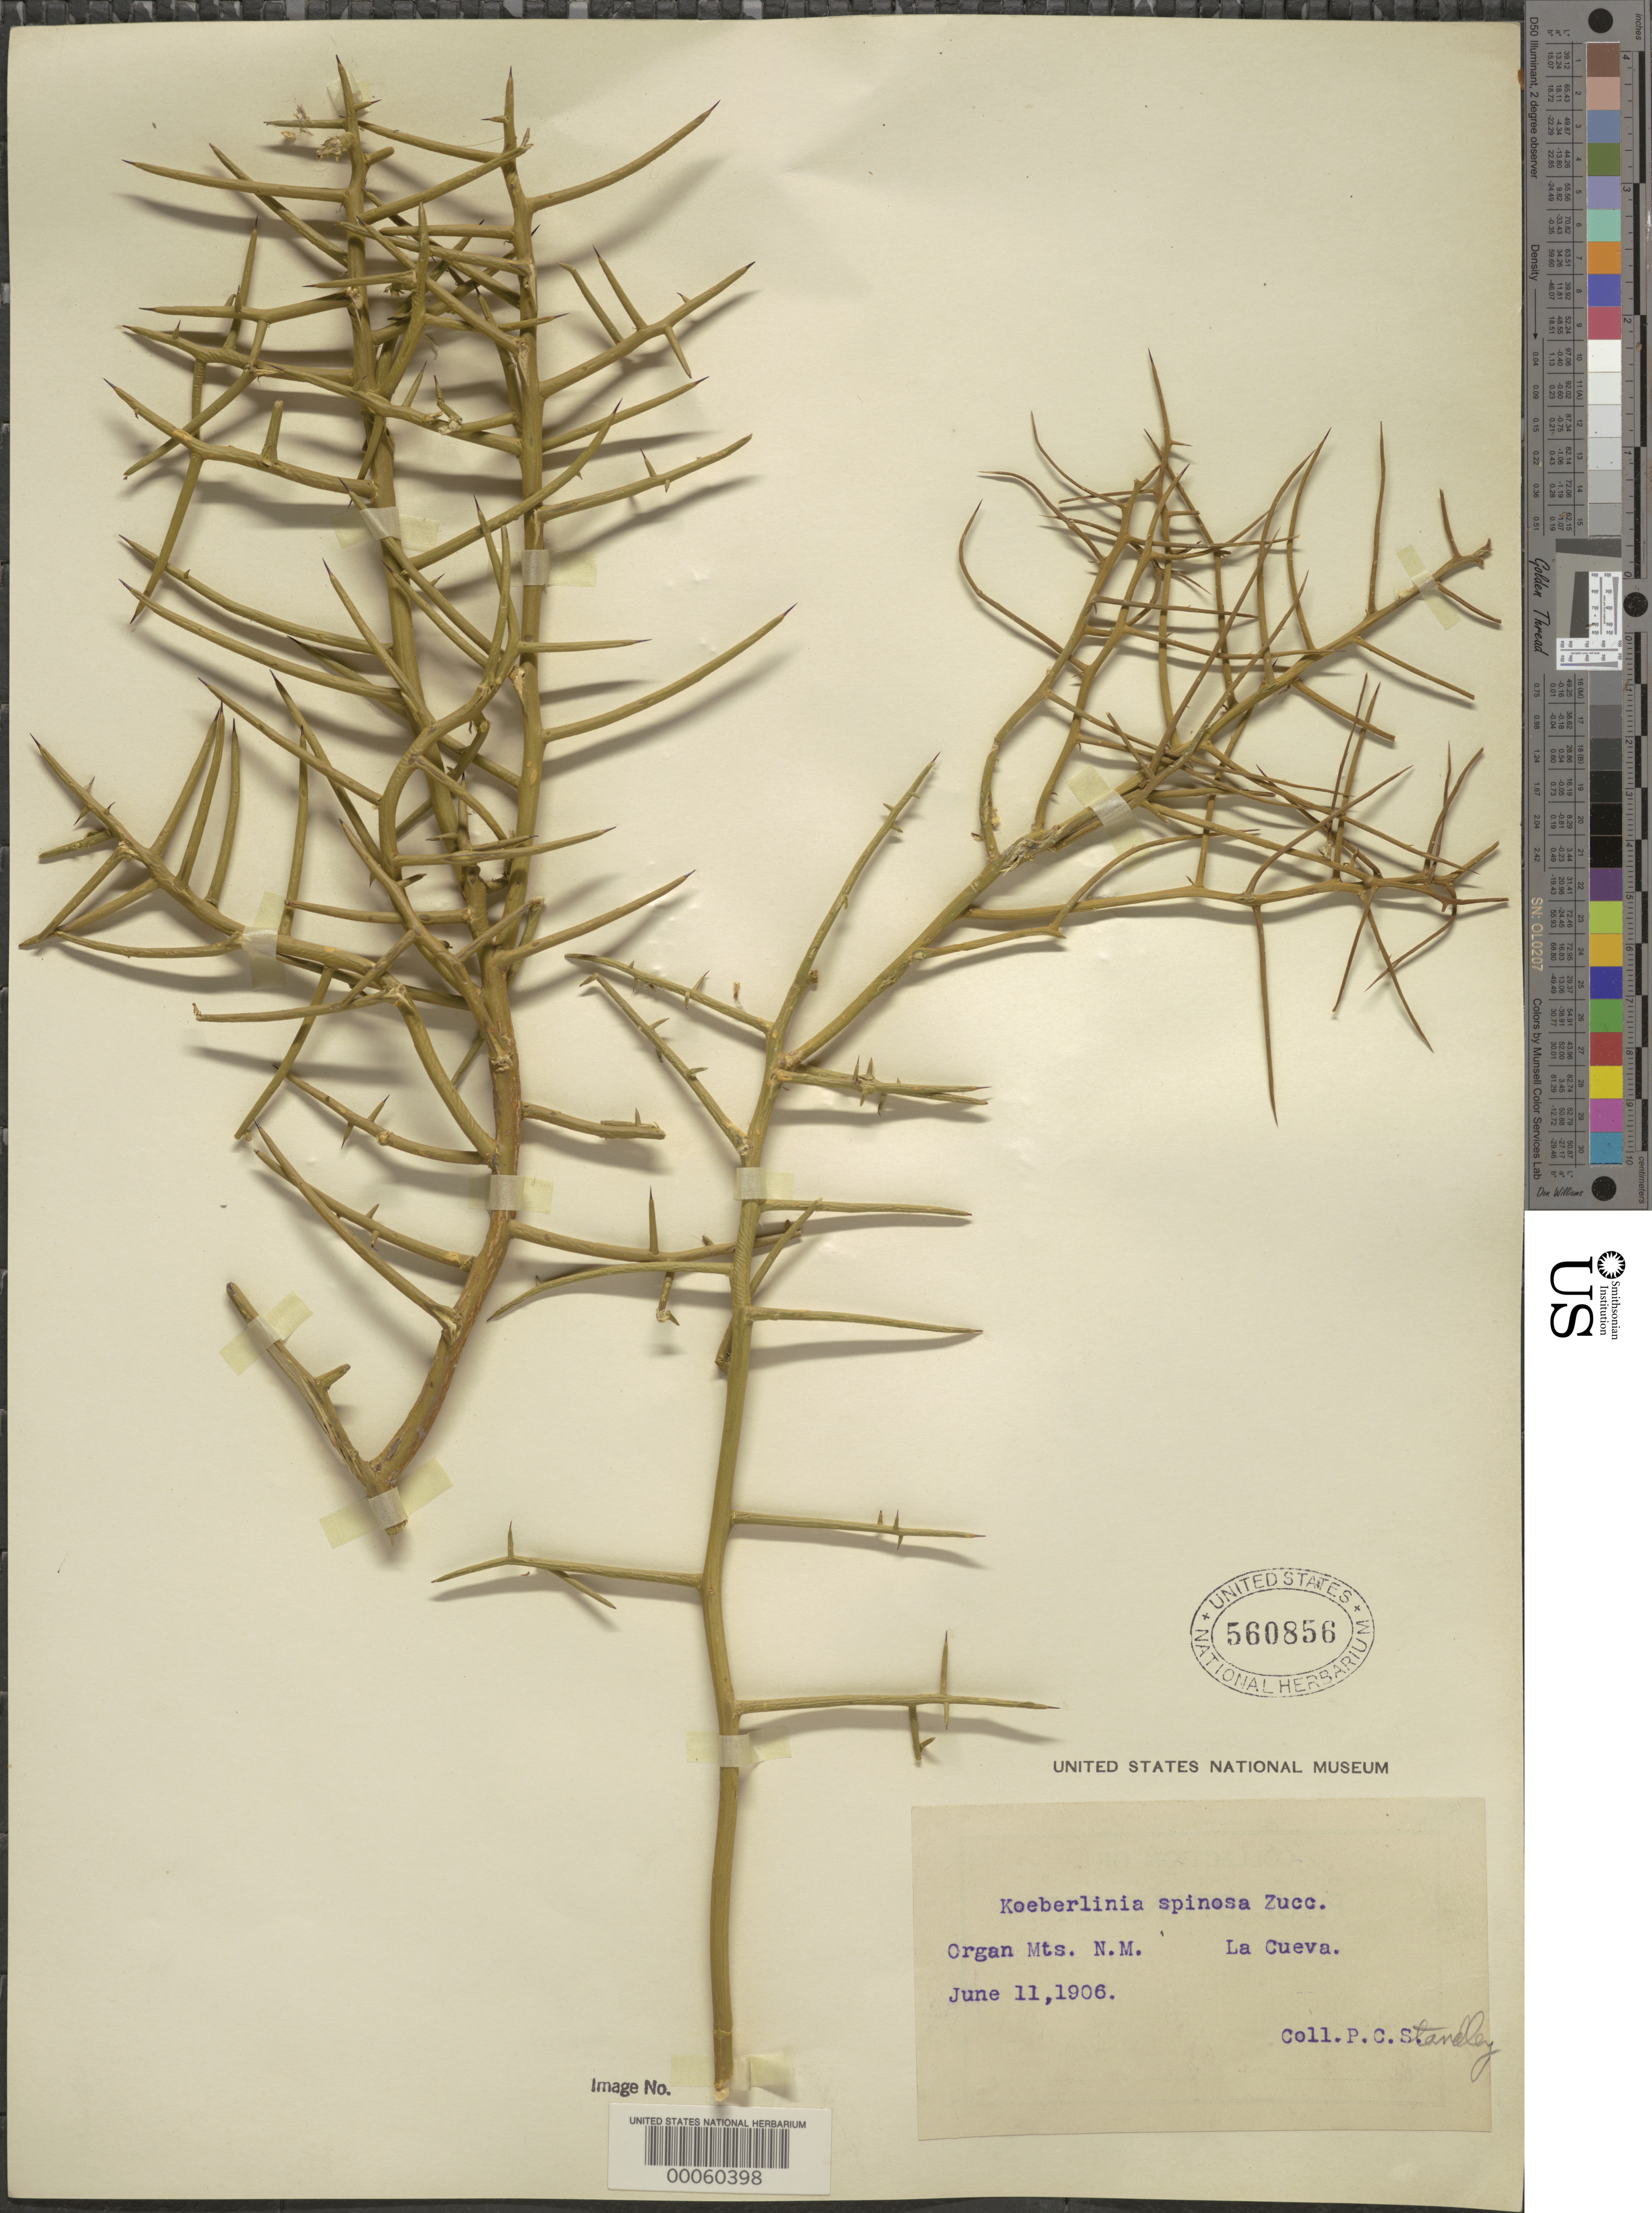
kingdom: Plantae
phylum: Tracheophyta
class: Magnoliopsida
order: Brassicales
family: Koeberliniaceae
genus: Koeberlinia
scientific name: Koeberlinia spinosa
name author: Zucc.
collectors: P. C. Standley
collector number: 1504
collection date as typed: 11 Jun 1906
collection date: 1906-06-11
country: United States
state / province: New Mexico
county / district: Dona Ana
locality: Organ mts; la cueva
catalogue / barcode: US 560856